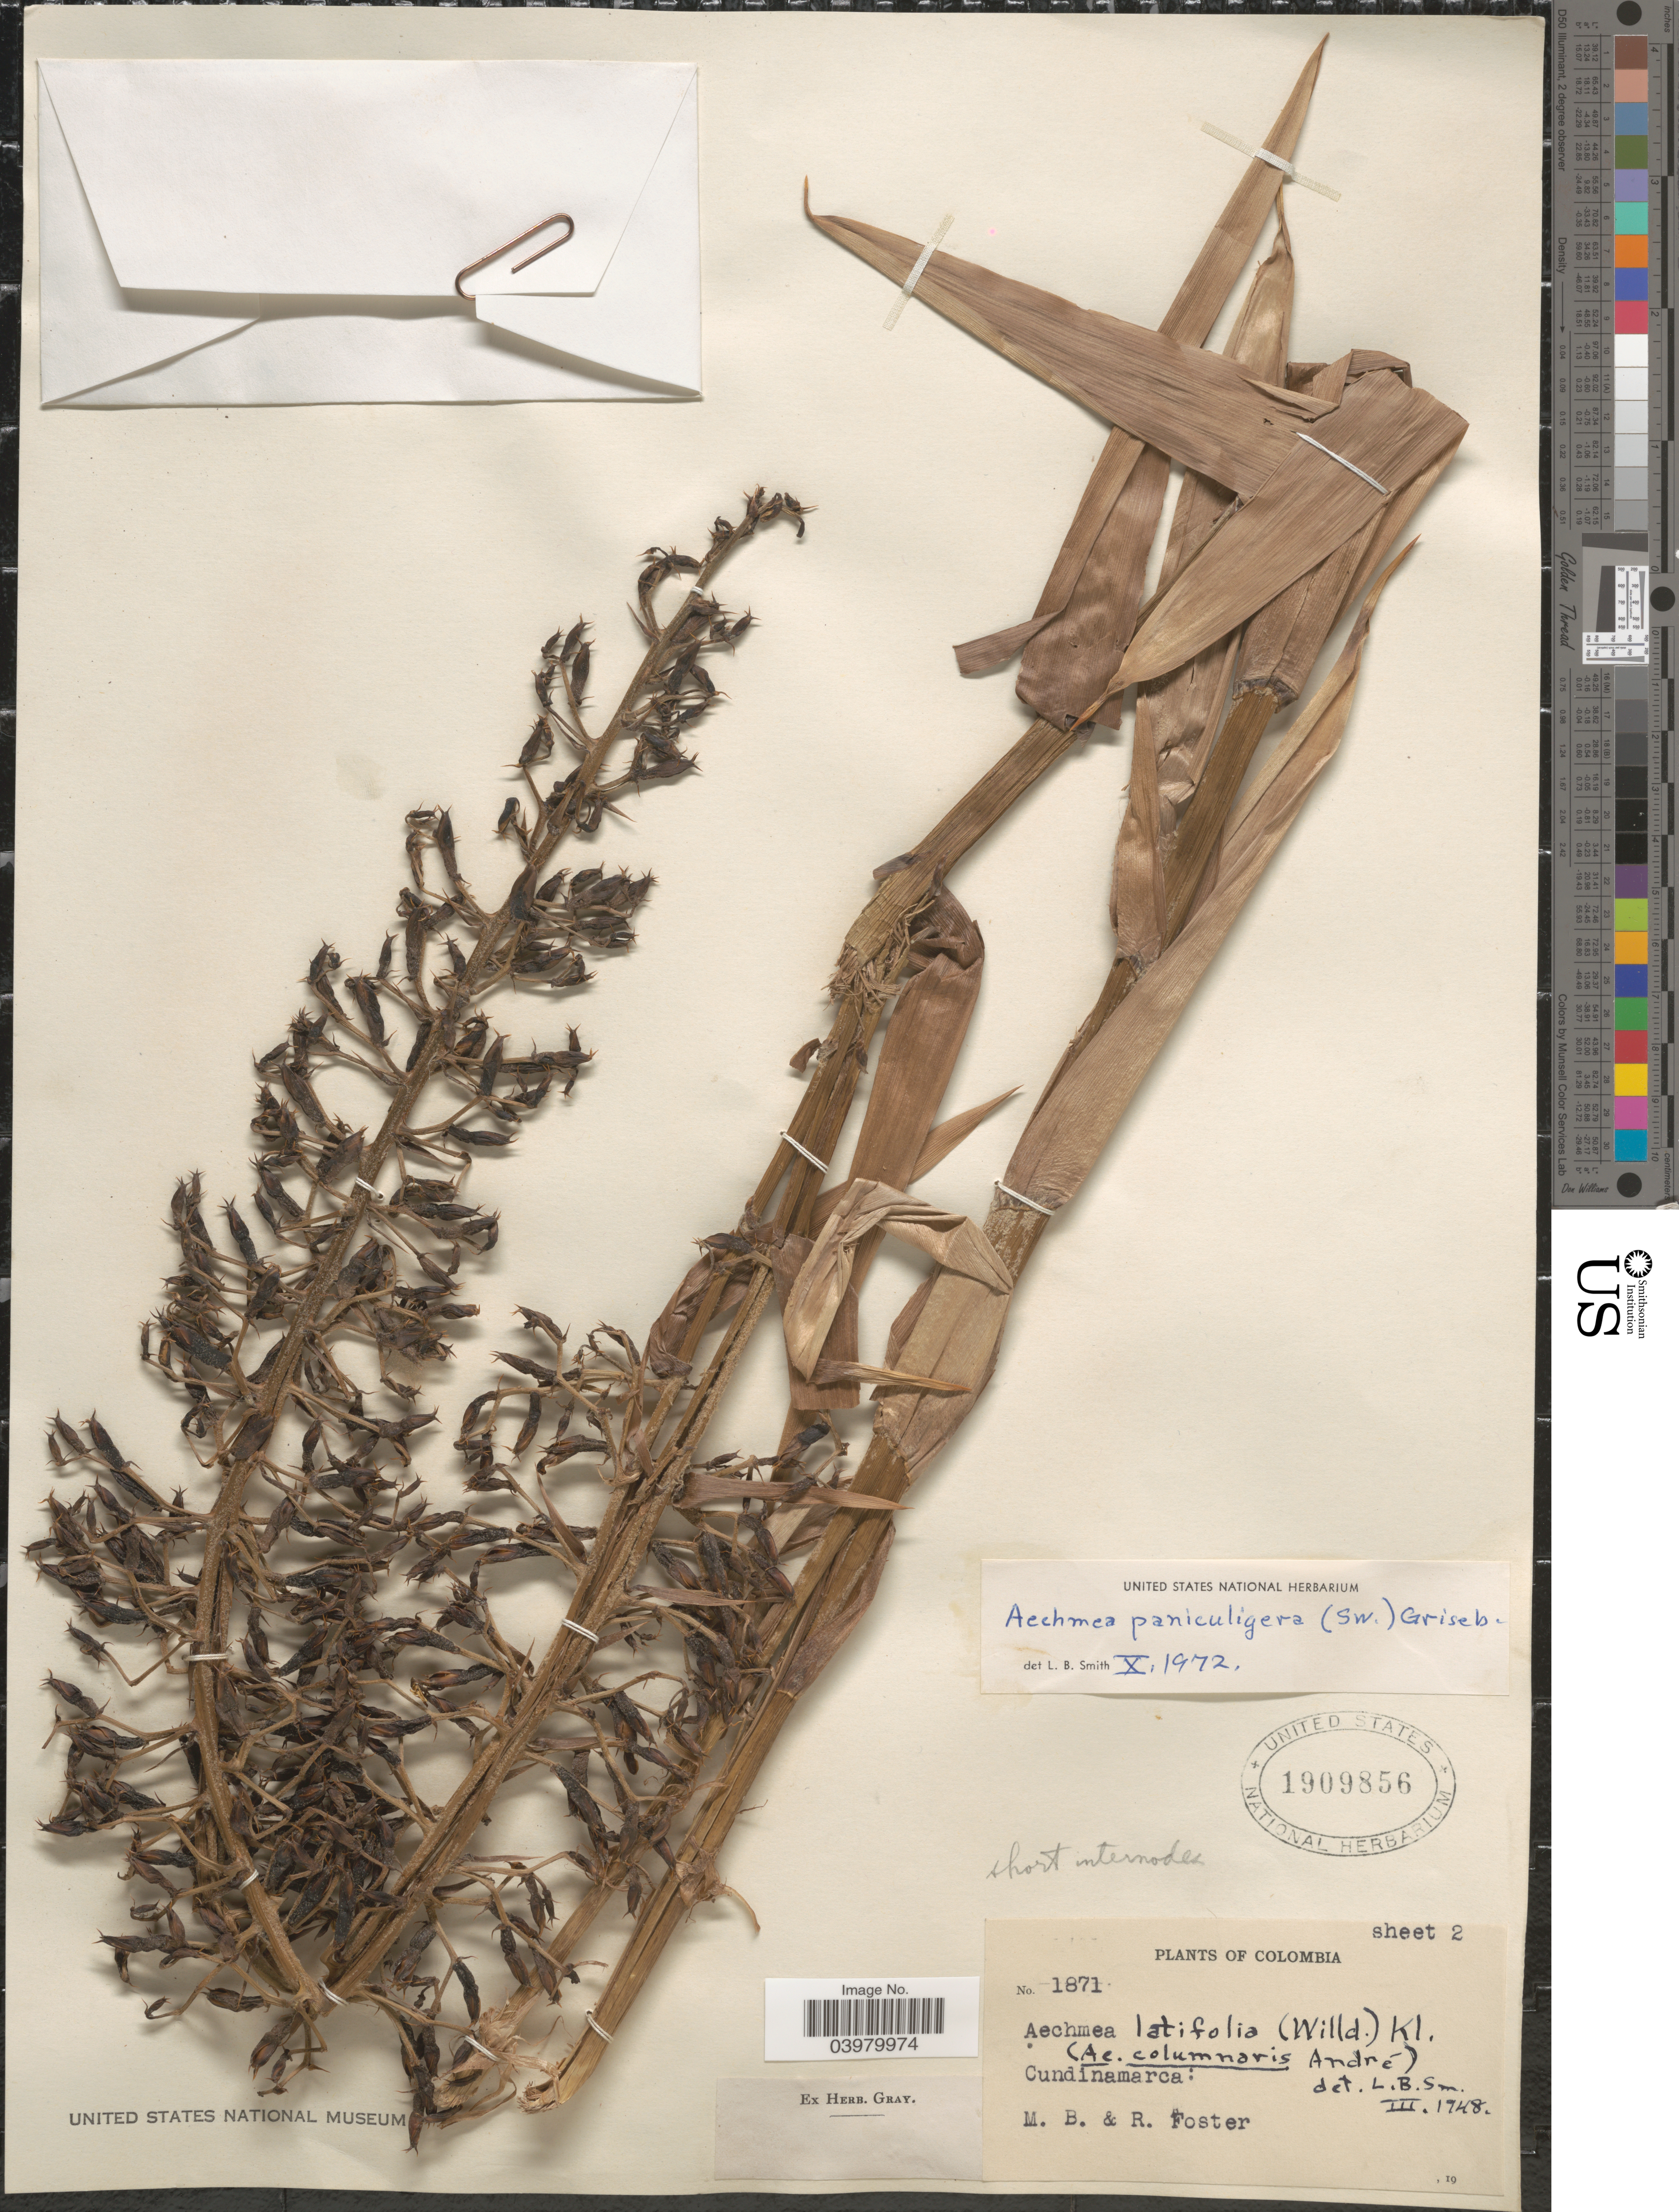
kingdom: Plantae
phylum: Tracheophyta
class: Liliopsida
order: Poales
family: Bromeliaceae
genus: Aechmea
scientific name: Aechmea paniculigera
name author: (Sw.) Griseb.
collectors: M. B. Foster & R. Foster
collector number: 1871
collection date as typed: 19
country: Colombia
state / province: Cundinamarca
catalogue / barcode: US 1909856